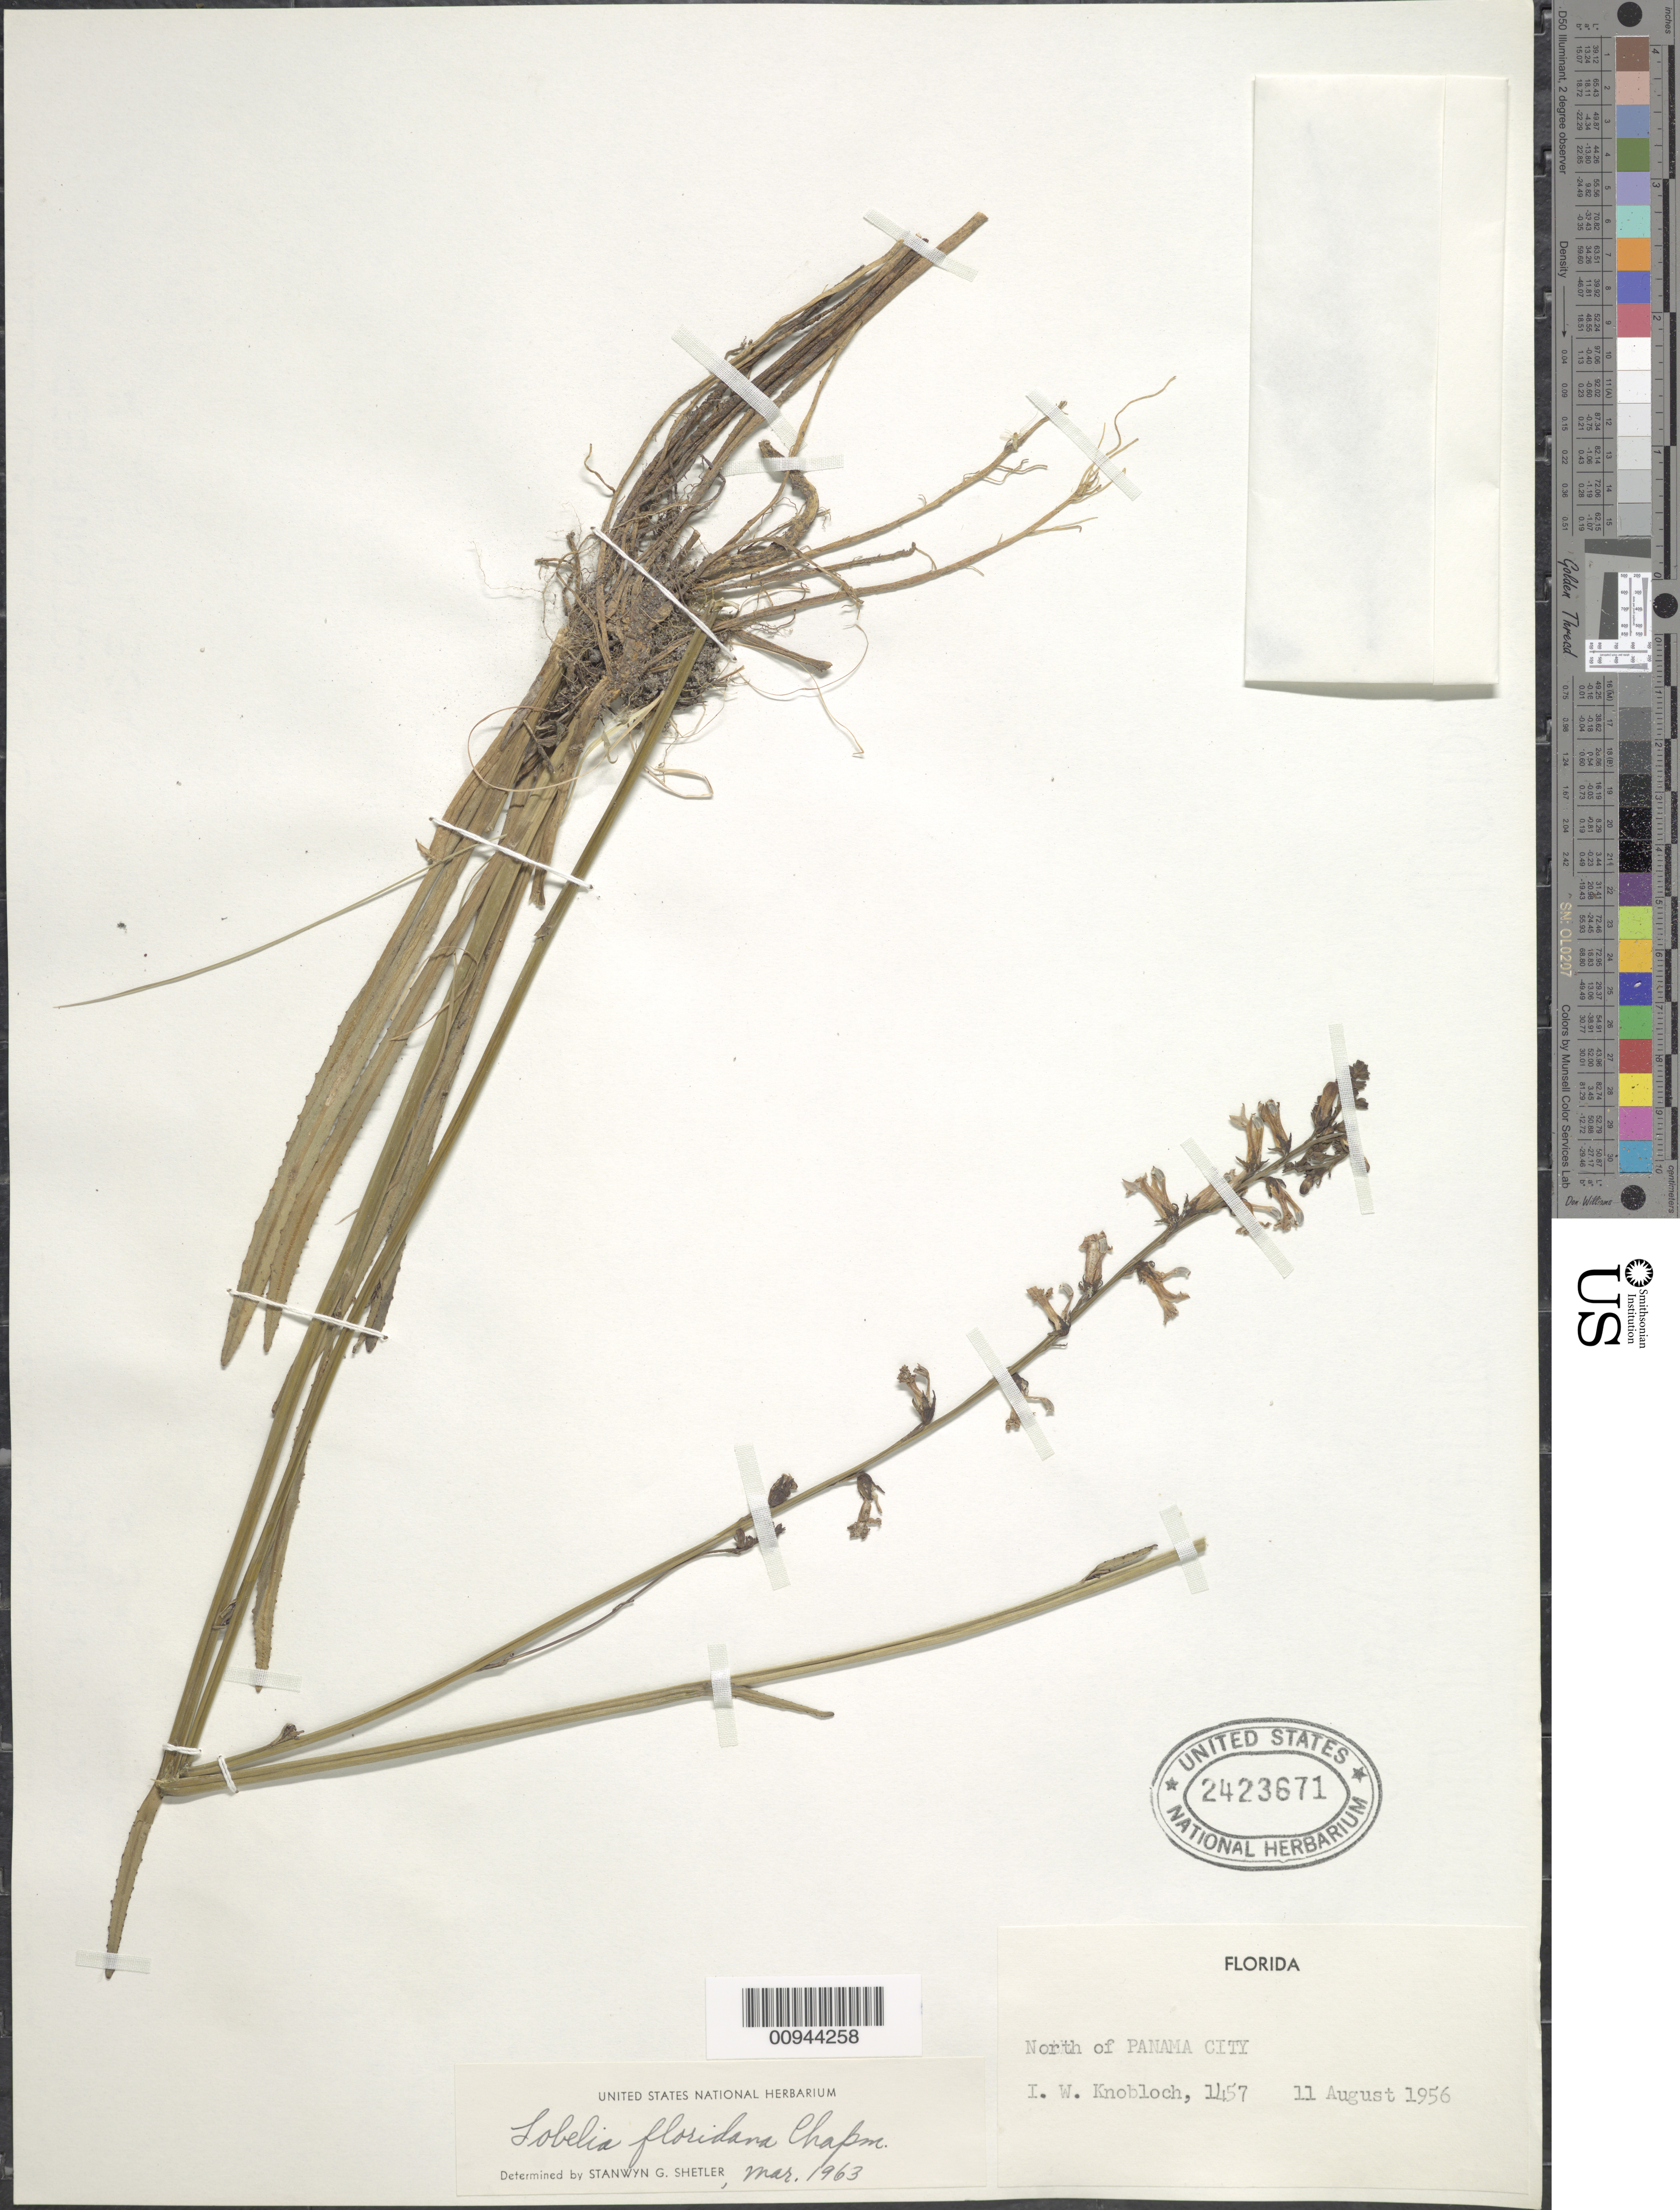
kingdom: Plantae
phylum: Tracheophyta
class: Magnoliopsida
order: Asterales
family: Campanulaceae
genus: Lobelia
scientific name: Lobelia floridana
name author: Chapm.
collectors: I. W. Knobloch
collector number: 1457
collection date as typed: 11 August 1956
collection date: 1956-08-11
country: United States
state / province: Florida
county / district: Bay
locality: North of Panama City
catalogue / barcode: US 2423671